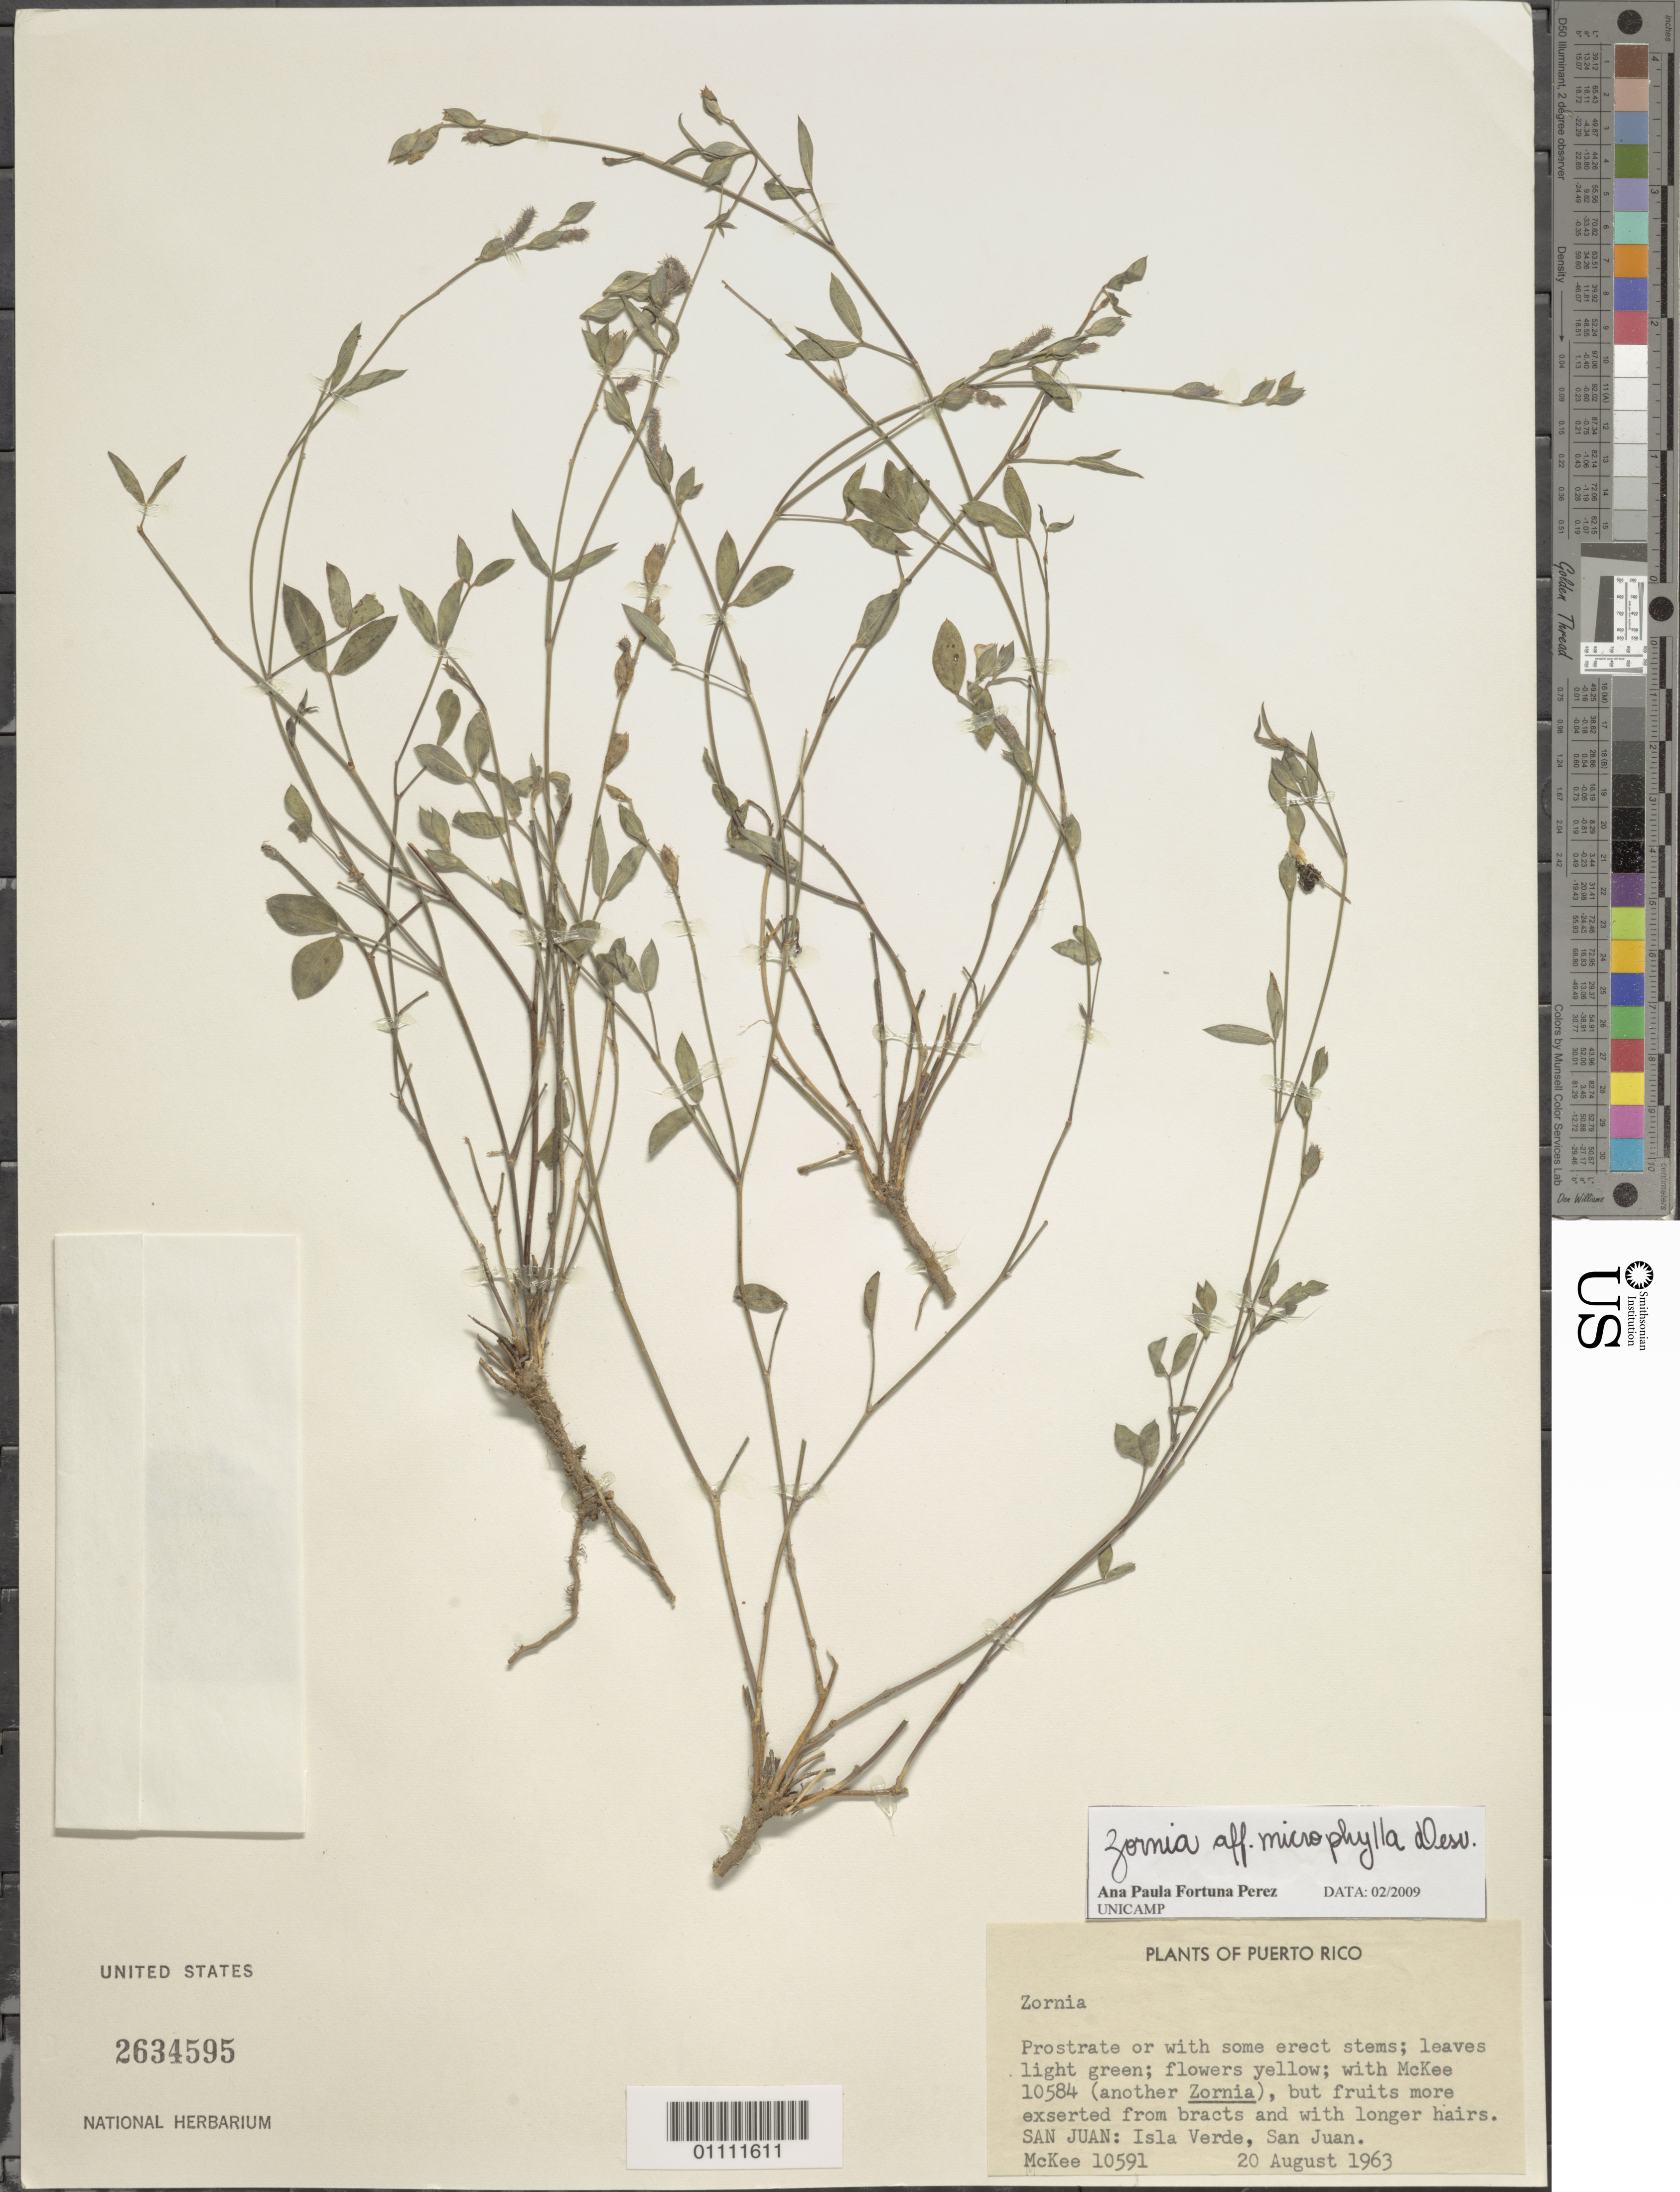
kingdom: Plantae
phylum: Tracheophyta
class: Magnoliopsida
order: Fabales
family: Fabaceae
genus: Zornia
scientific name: Zornia microphylla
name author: Desv.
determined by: Fortuna-Perez, Ana Paula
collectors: McKee, --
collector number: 10591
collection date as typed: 20 Aug 1963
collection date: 1963-08-20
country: Puerto Rico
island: Puerto Rico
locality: San Juan, Isla Verde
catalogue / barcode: US 2634595